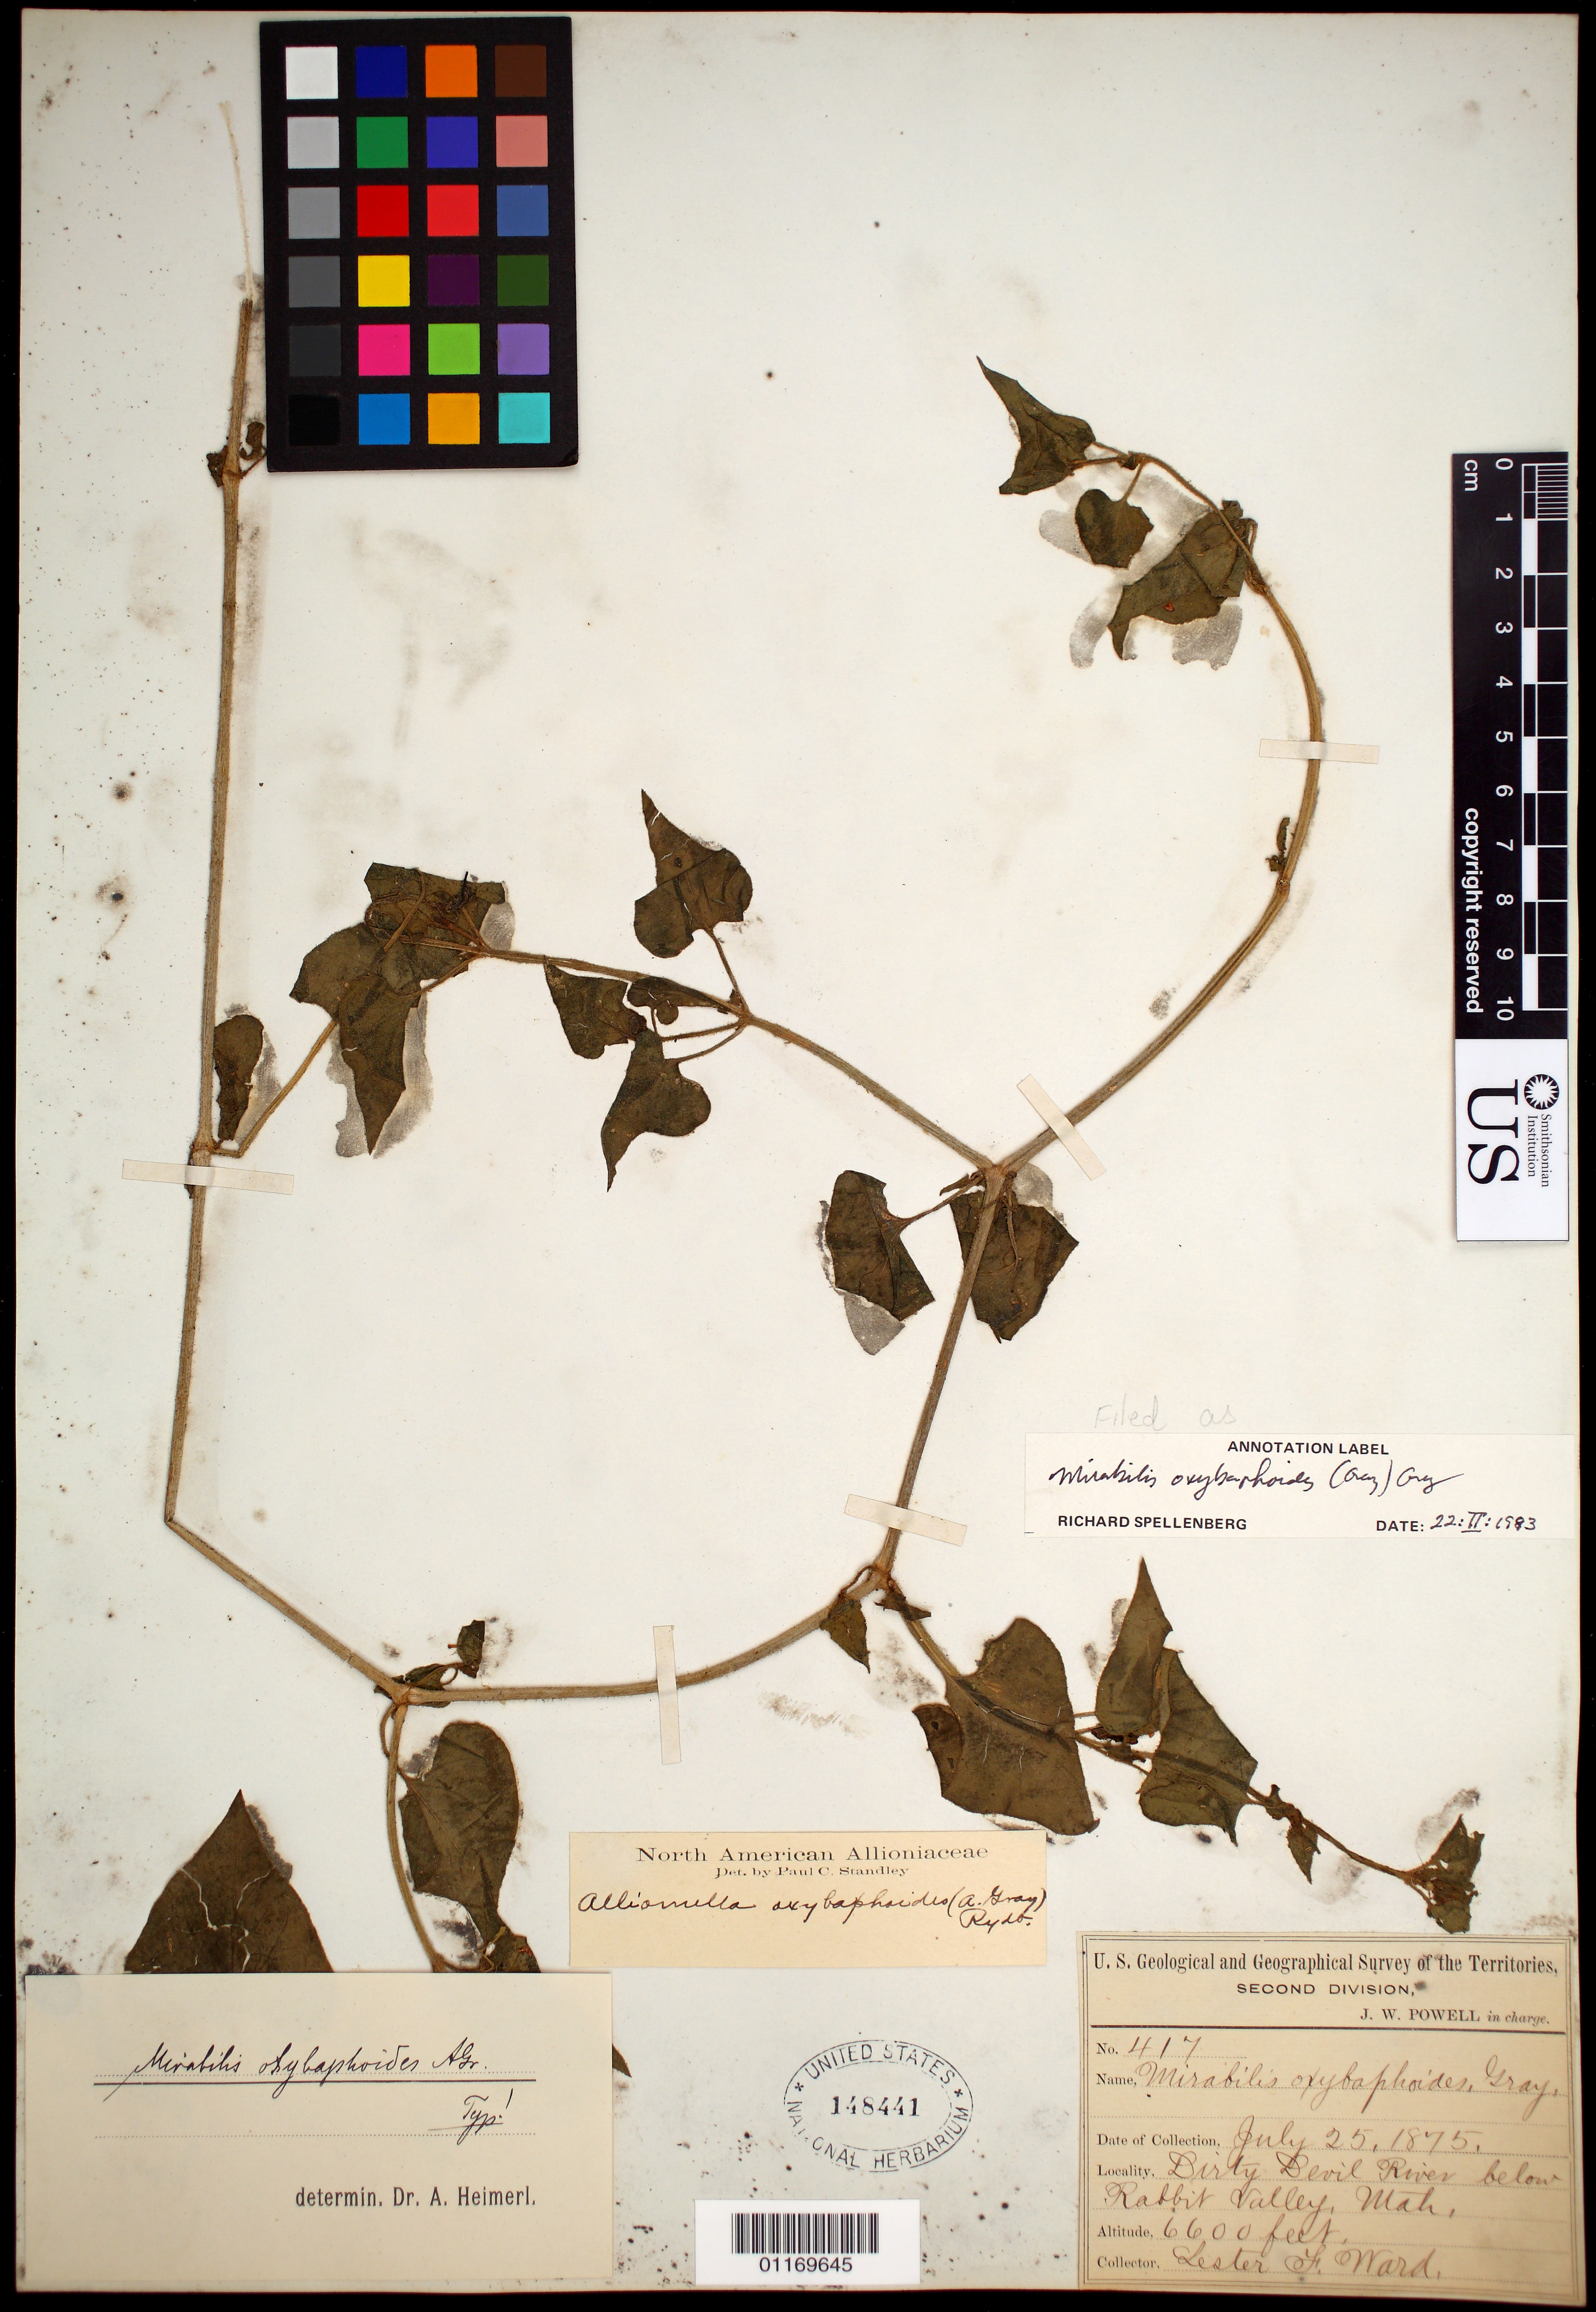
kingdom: Plantae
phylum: Tracheophyta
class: Magnoliopsida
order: Caryophyllales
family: Nyctaginaceae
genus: Mirabilis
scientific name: Mirabilis oxybaphoides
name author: (A. Gray) A. Gray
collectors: L. F. Ward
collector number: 417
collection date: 1875-07-25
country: United States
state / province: Utah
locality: Dirty Devil River below Rabbit Valley.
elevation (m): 2012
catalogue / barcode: US 148441